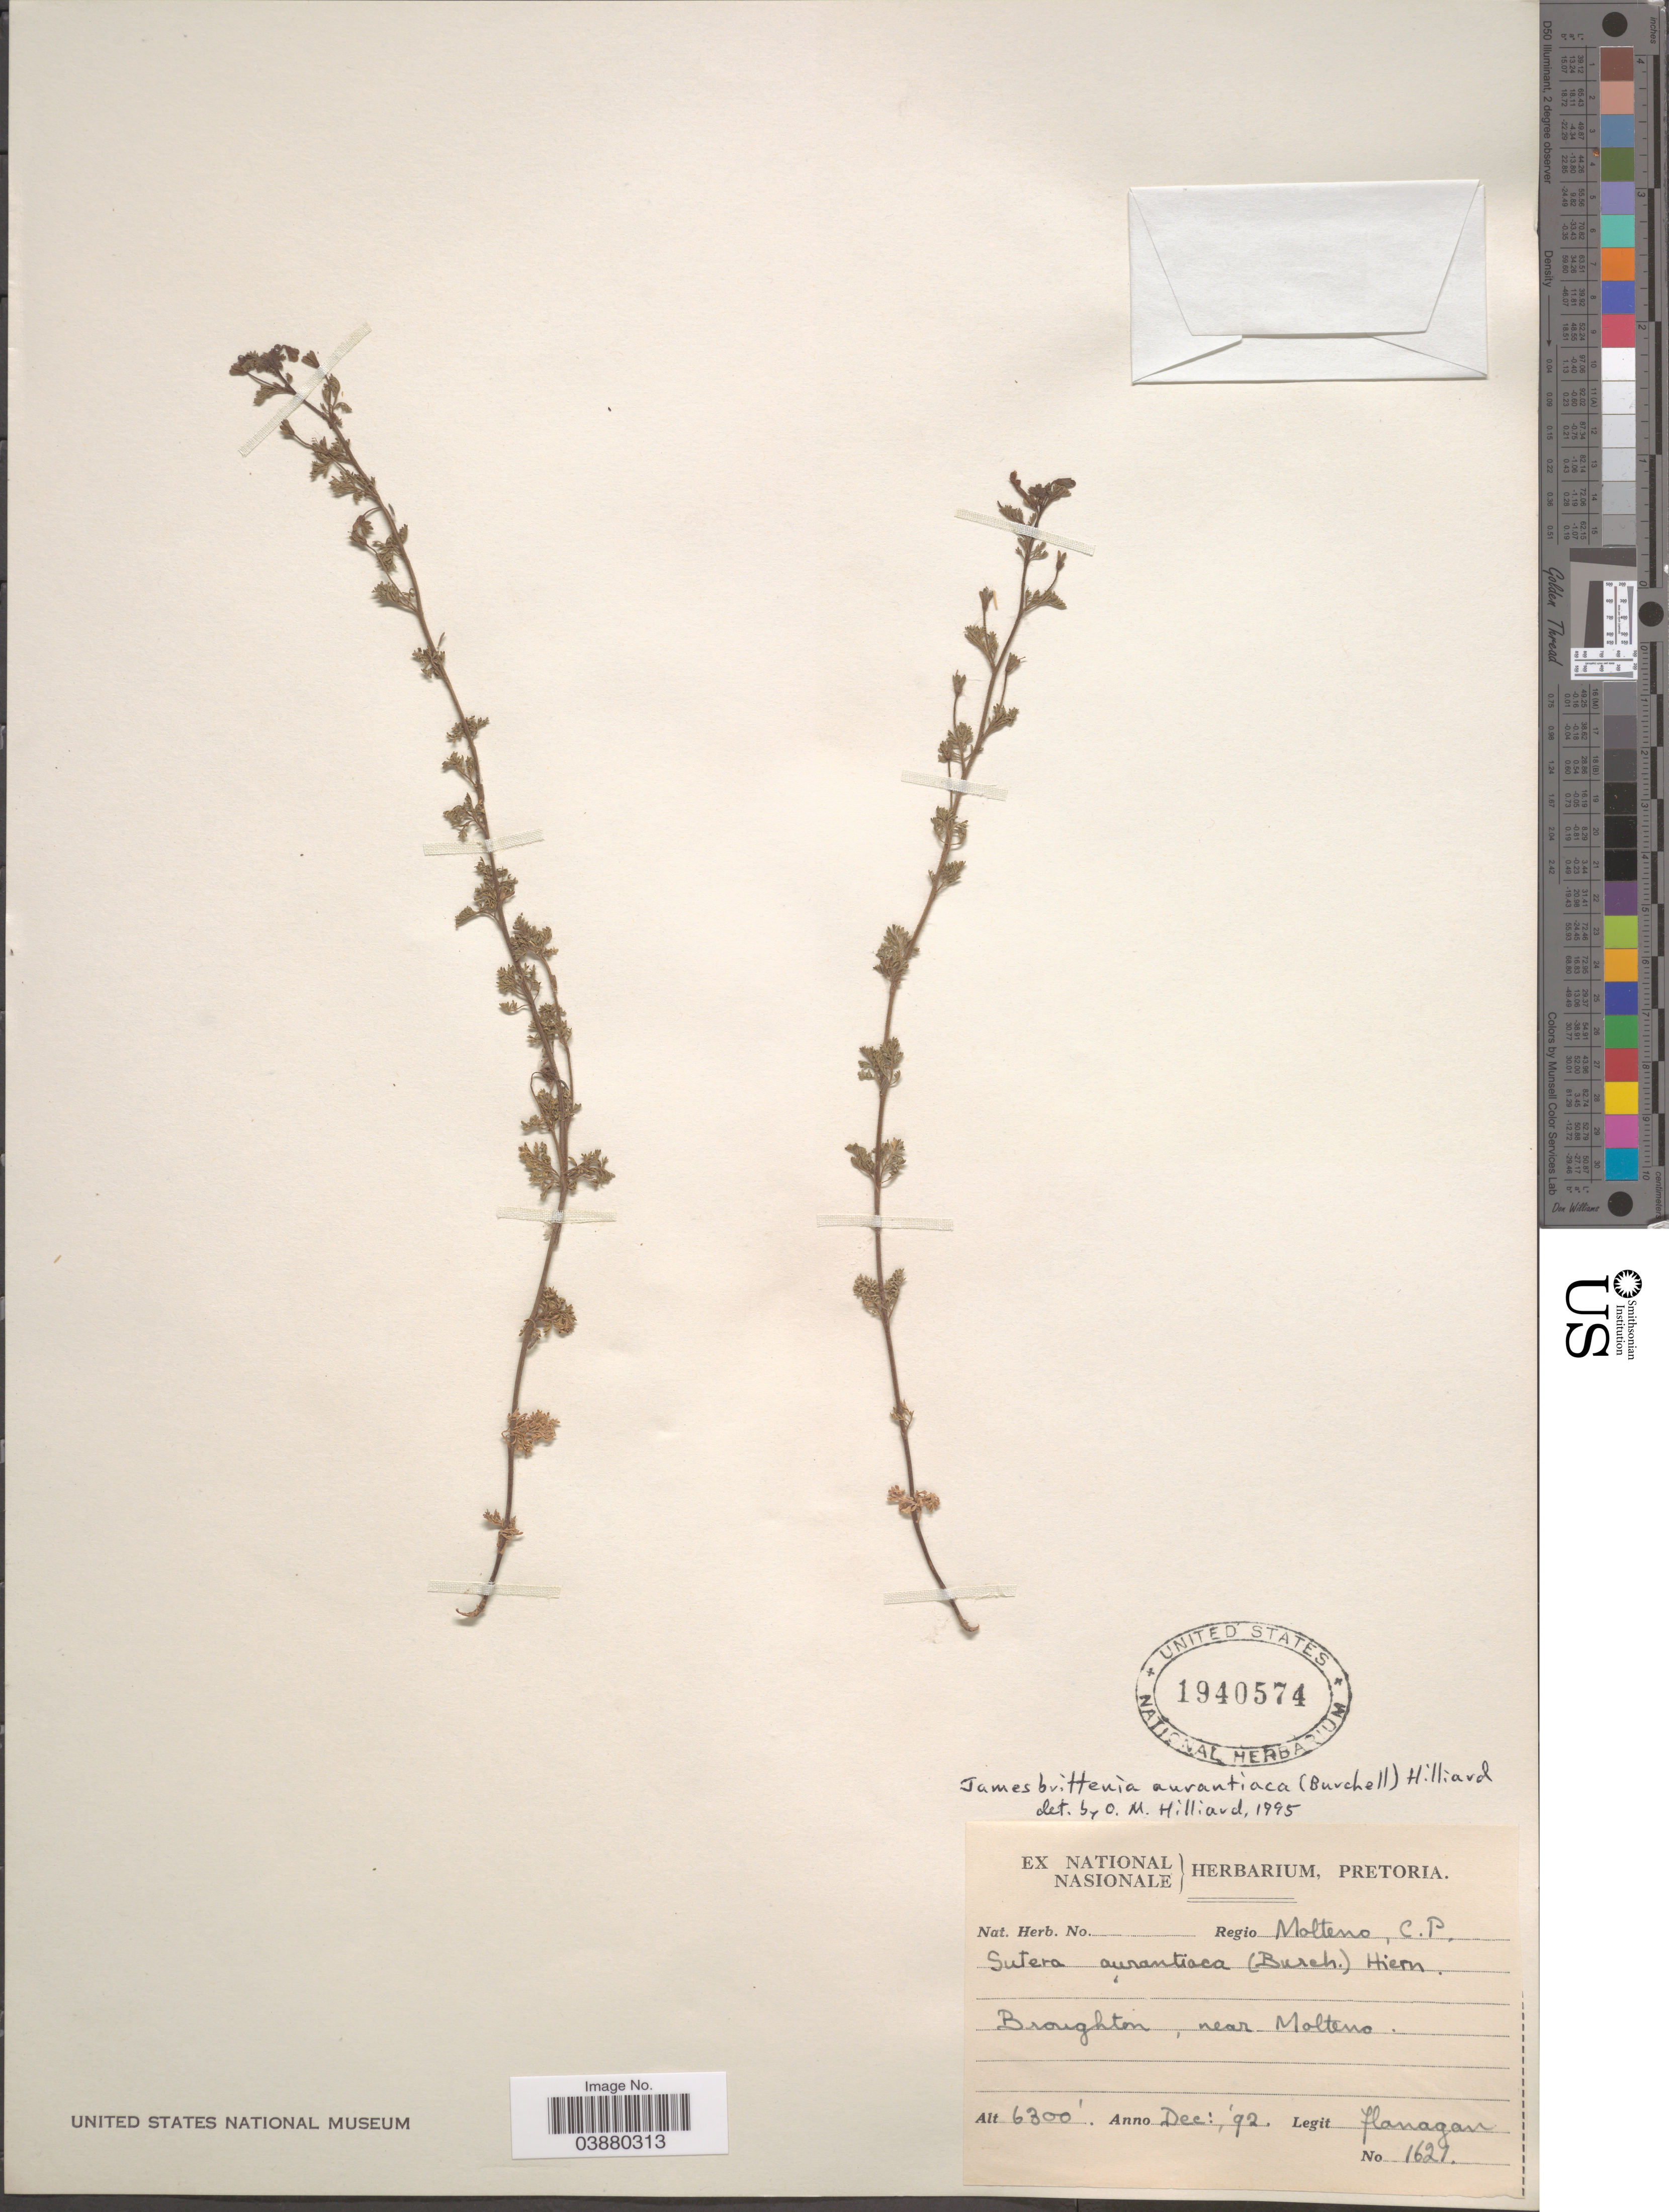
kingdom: Plantae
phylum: Tracheophyta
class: Magnoliopsida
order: Lamiales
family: Scrophulariaceae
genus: Jamesbrittenia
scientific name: Jamesbrittenia aurantiaca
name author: (Burch.) Hilliard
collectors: -. Flanagan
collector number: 1621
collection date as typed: Transcribed d/m/y: /12/92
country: South Africa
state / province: Eastern Cape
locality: Regio Molteno. Broughton, near Molteno.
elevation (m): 1920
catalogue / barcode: US 1940574